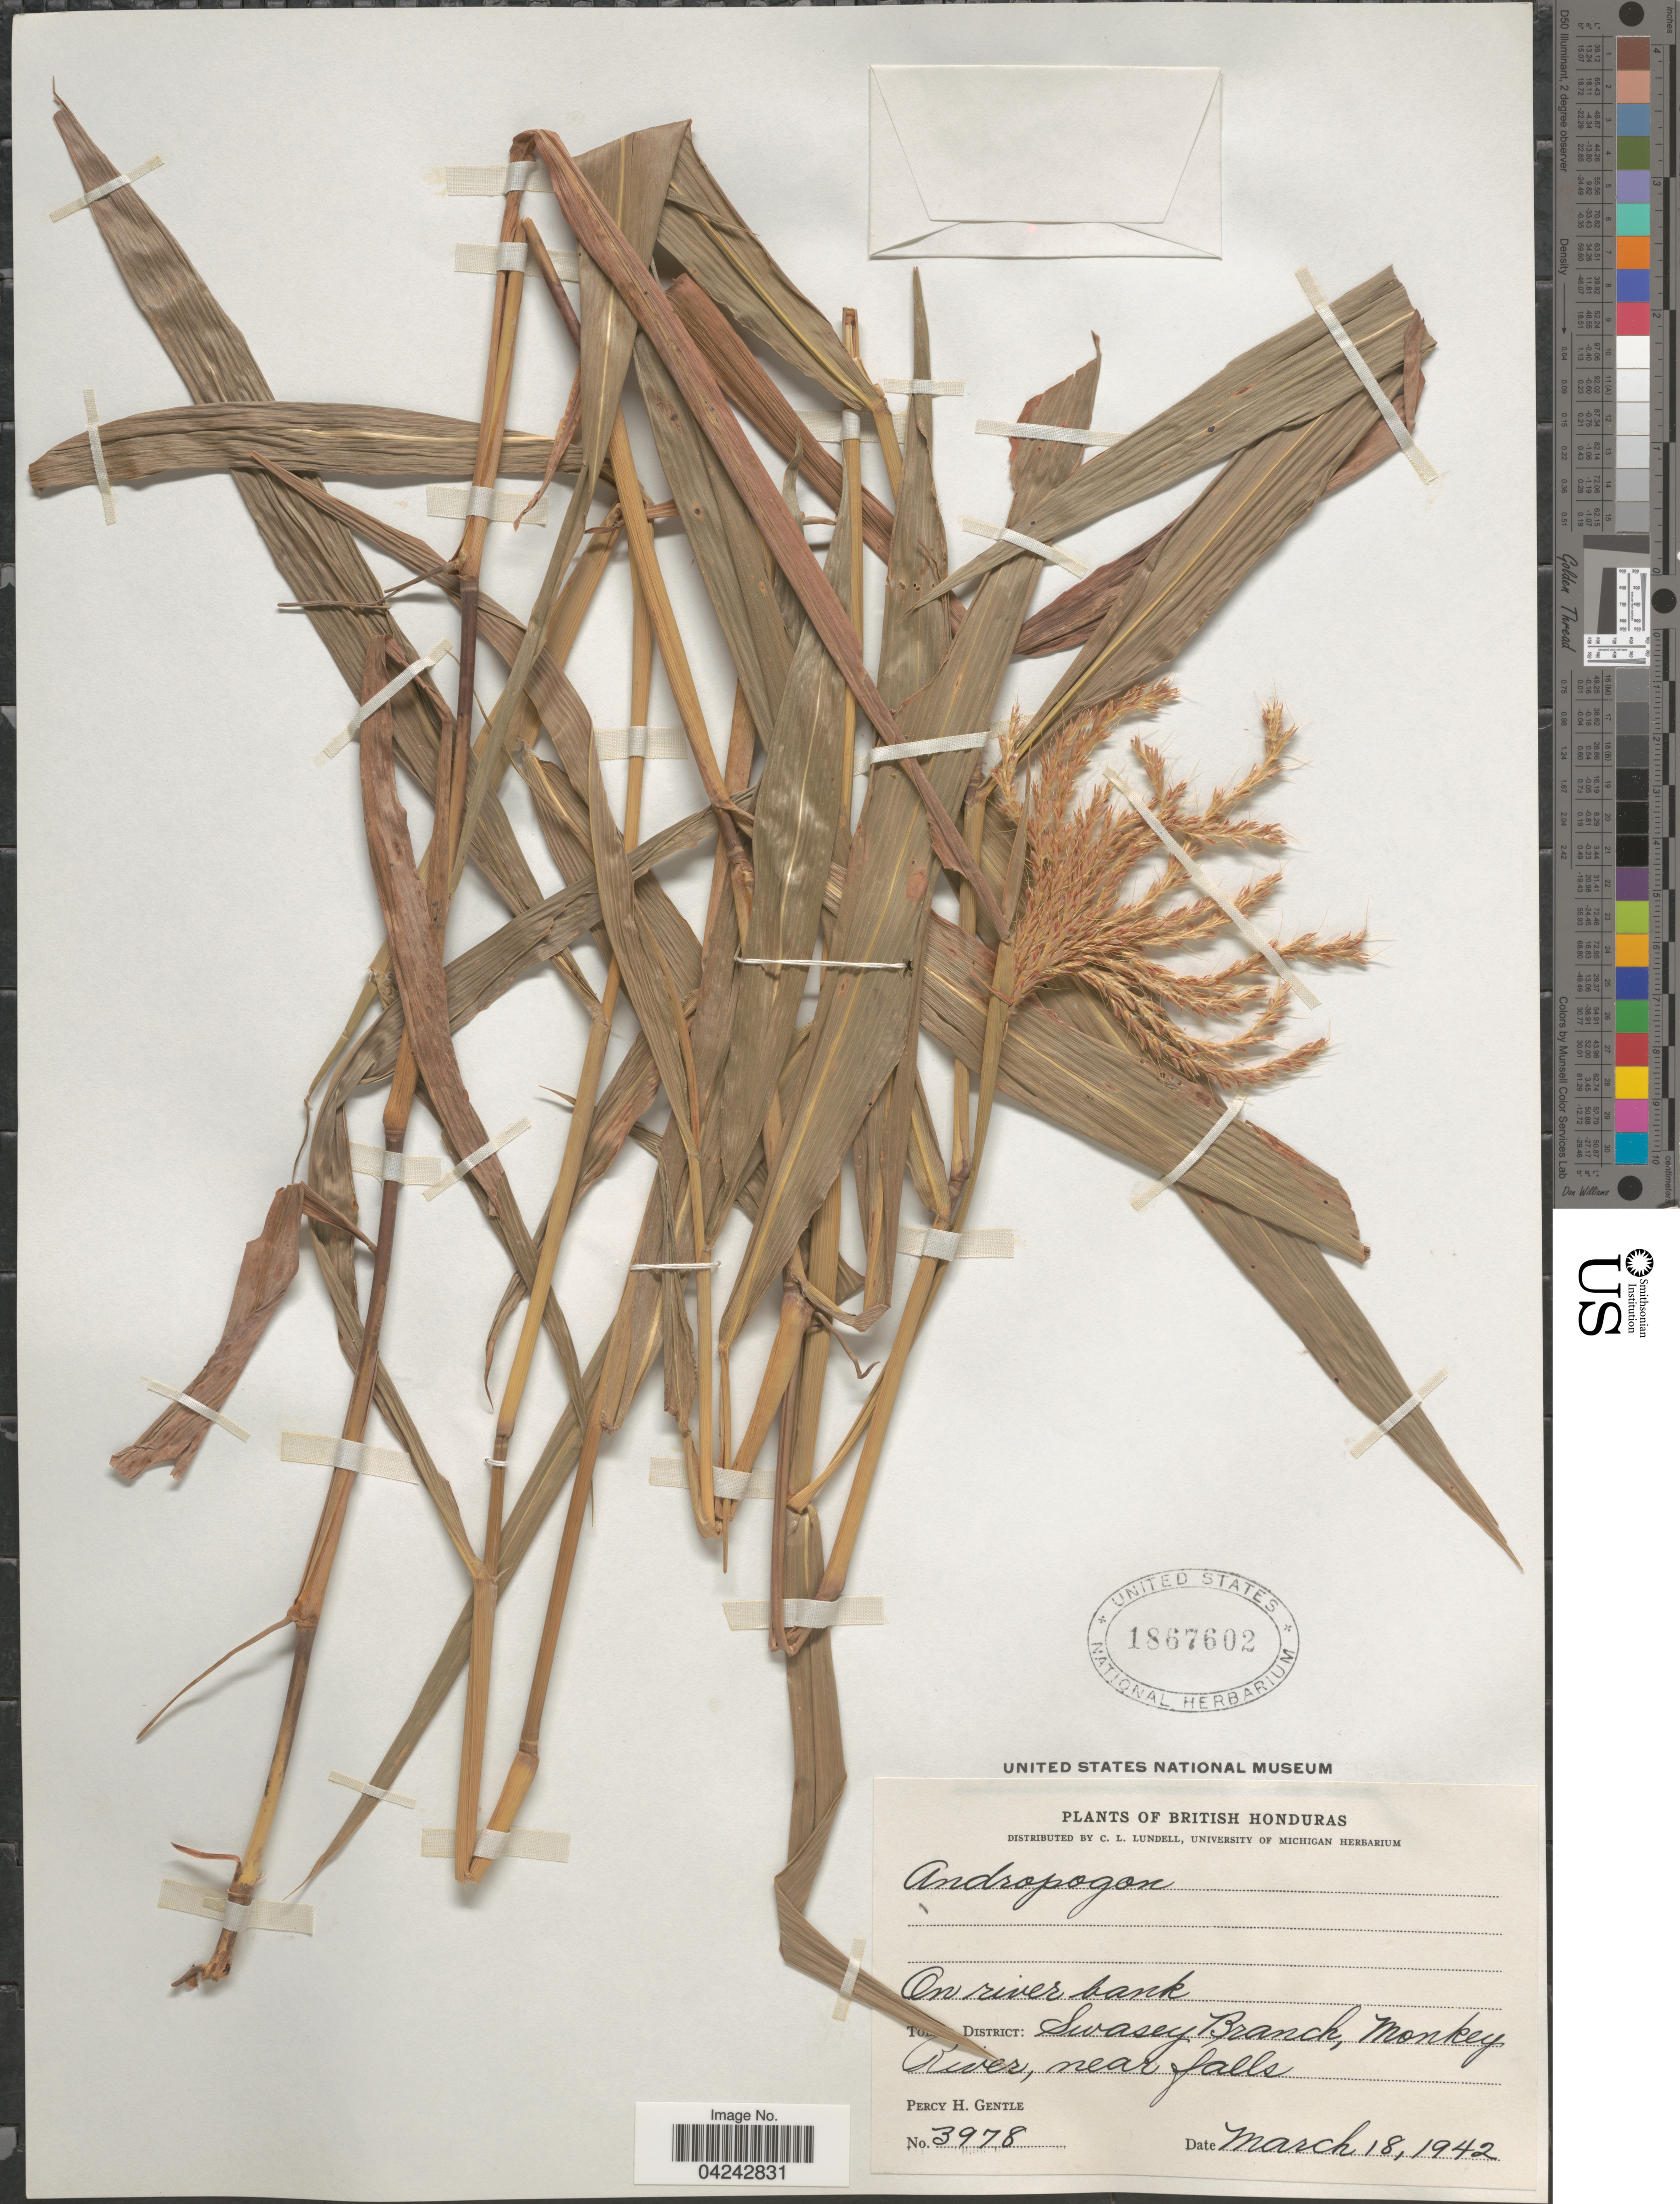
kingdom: Plantae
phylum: Tracheophyta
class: Liliopsida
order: Poales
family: Poaceae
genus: Ischaemum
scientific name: Ischaemum latifolium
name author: (Spreng.) Kunth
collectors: P. H. Gentle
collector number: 3978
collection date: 1942-03-18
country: Belize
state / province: Toledo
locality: British Honduras. Toledo District: Swasey Branch, Monkey River, near falls.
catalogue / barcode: US 1867602